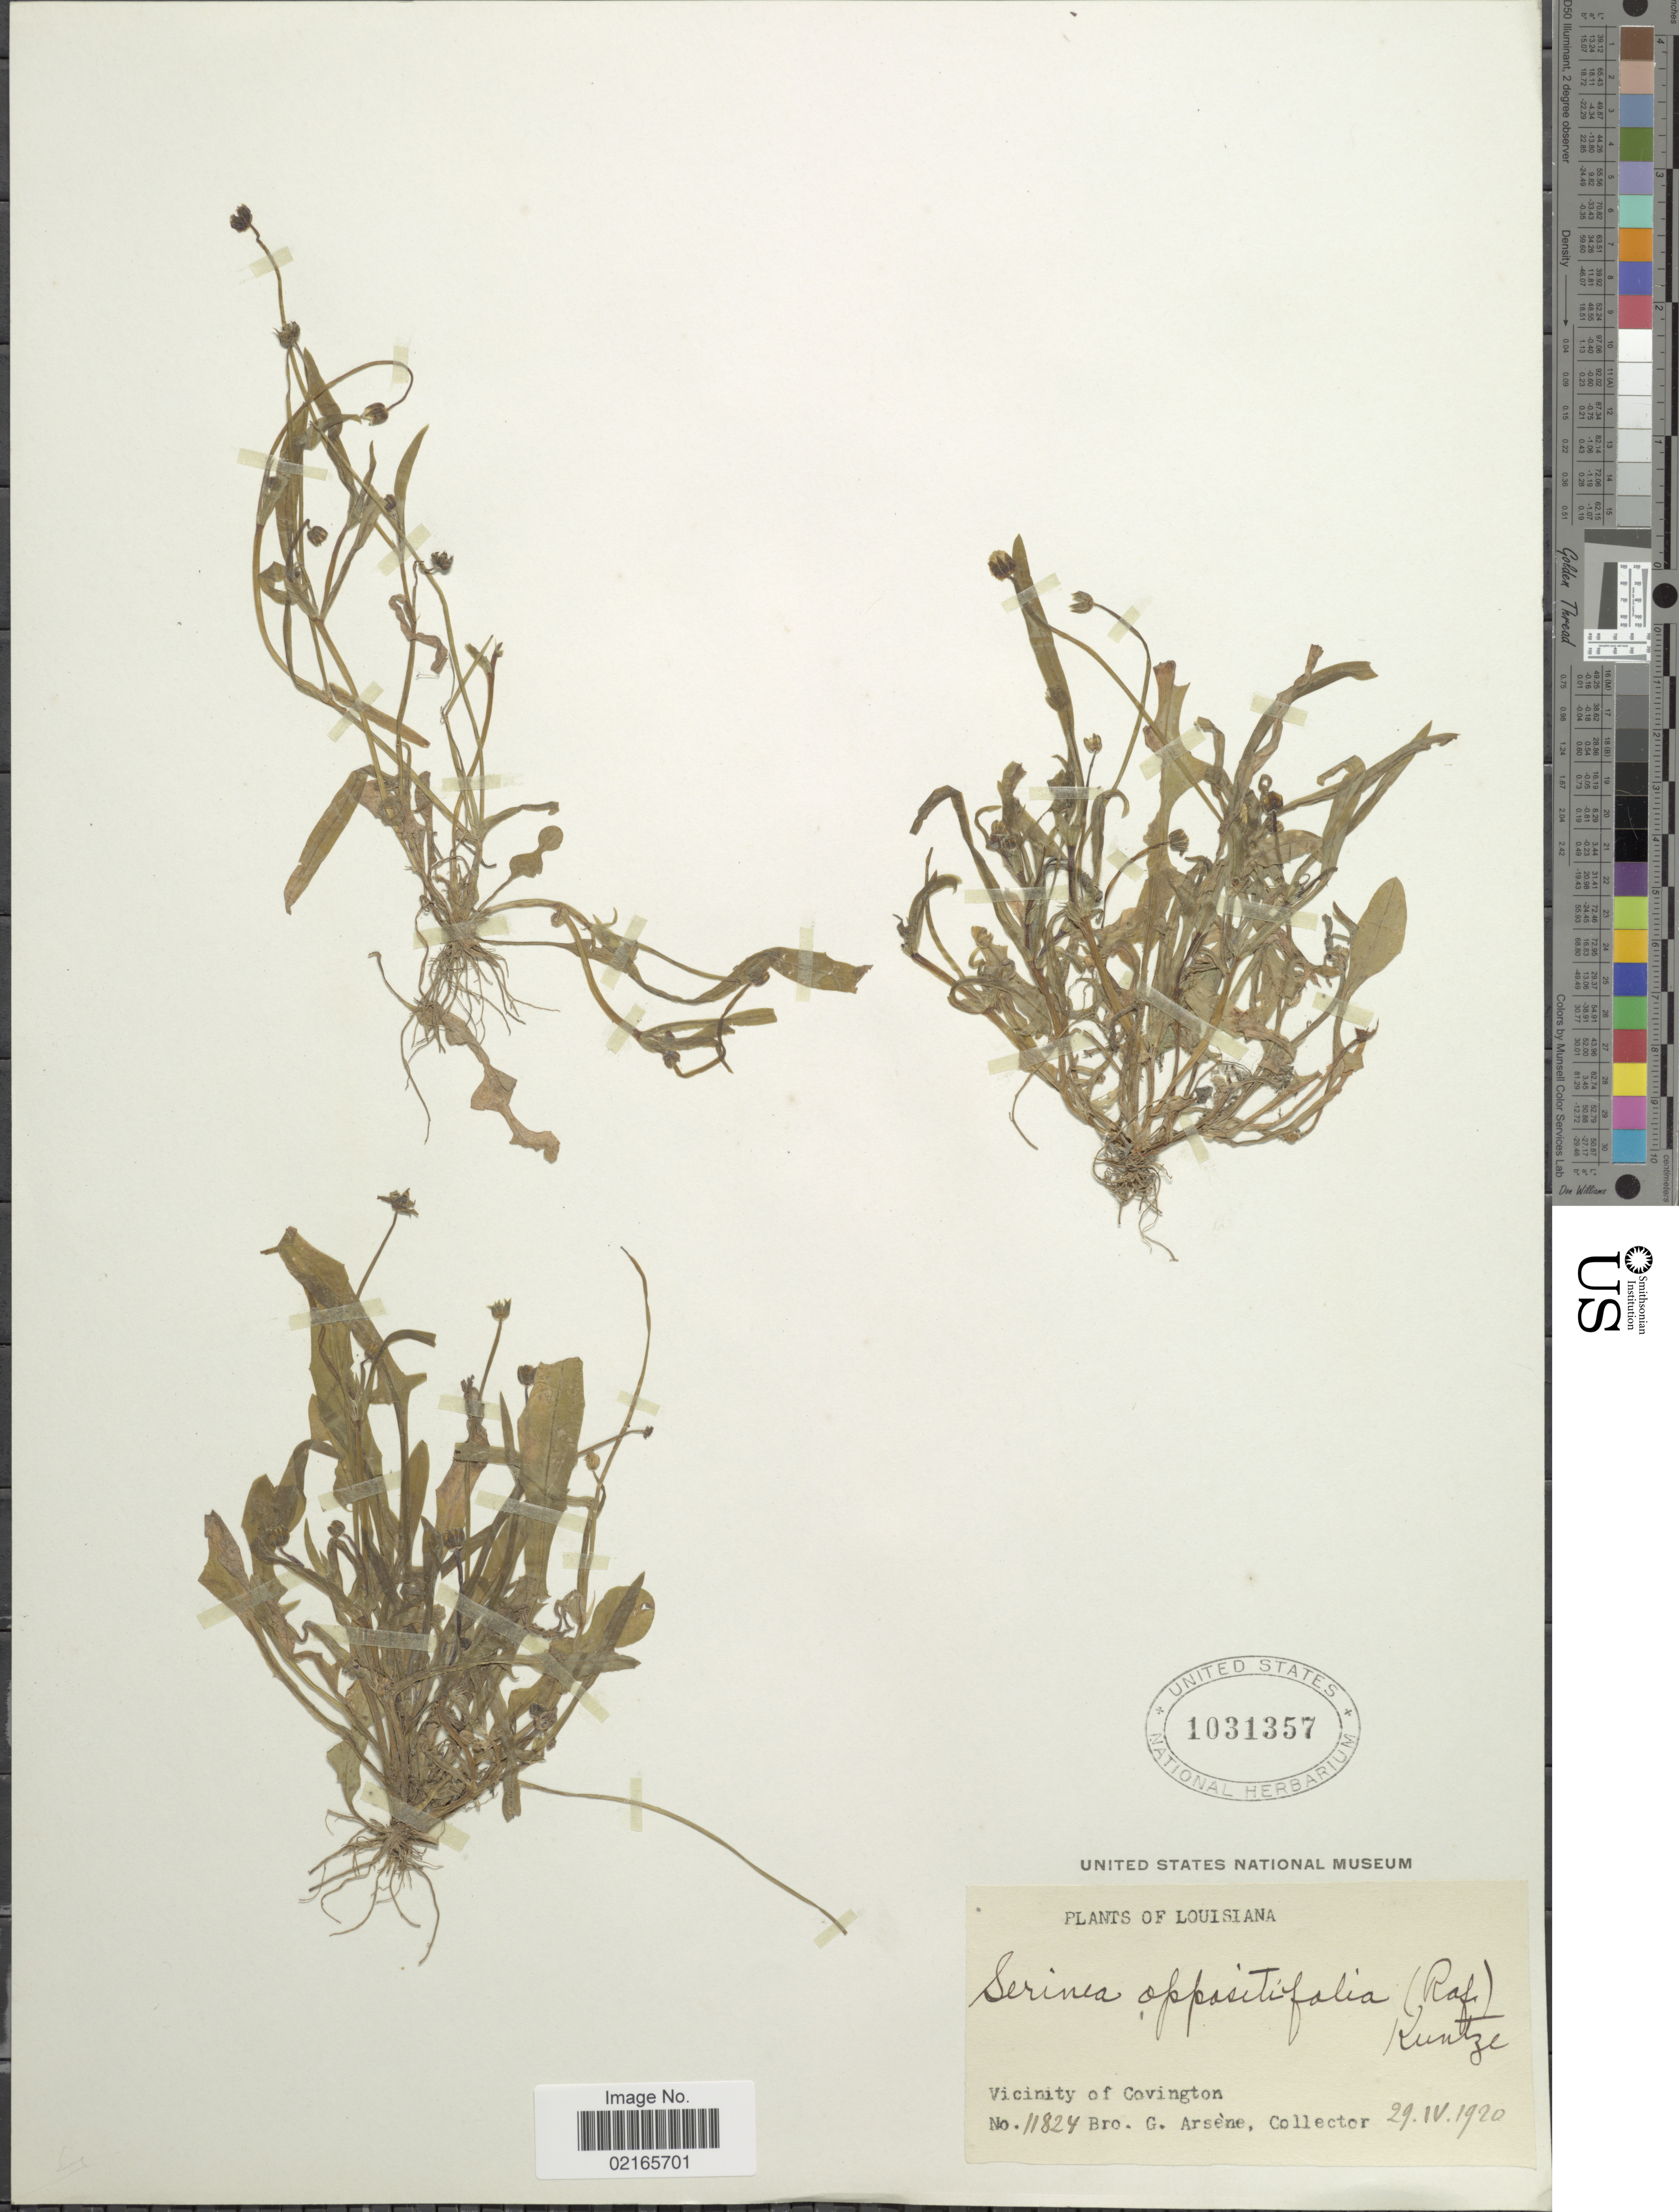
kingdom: Plantae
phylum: Tracheophyta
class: Magnoliopsida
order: Asterales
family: Asteraceae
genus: Krigia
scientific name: Krigia oppositifolia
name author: Raf.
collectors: Bro. G. Arsène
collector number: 11824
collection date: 1920-04-29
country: United States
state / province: Louisiana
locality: Vicinity of Covington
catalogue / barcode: US 1031357